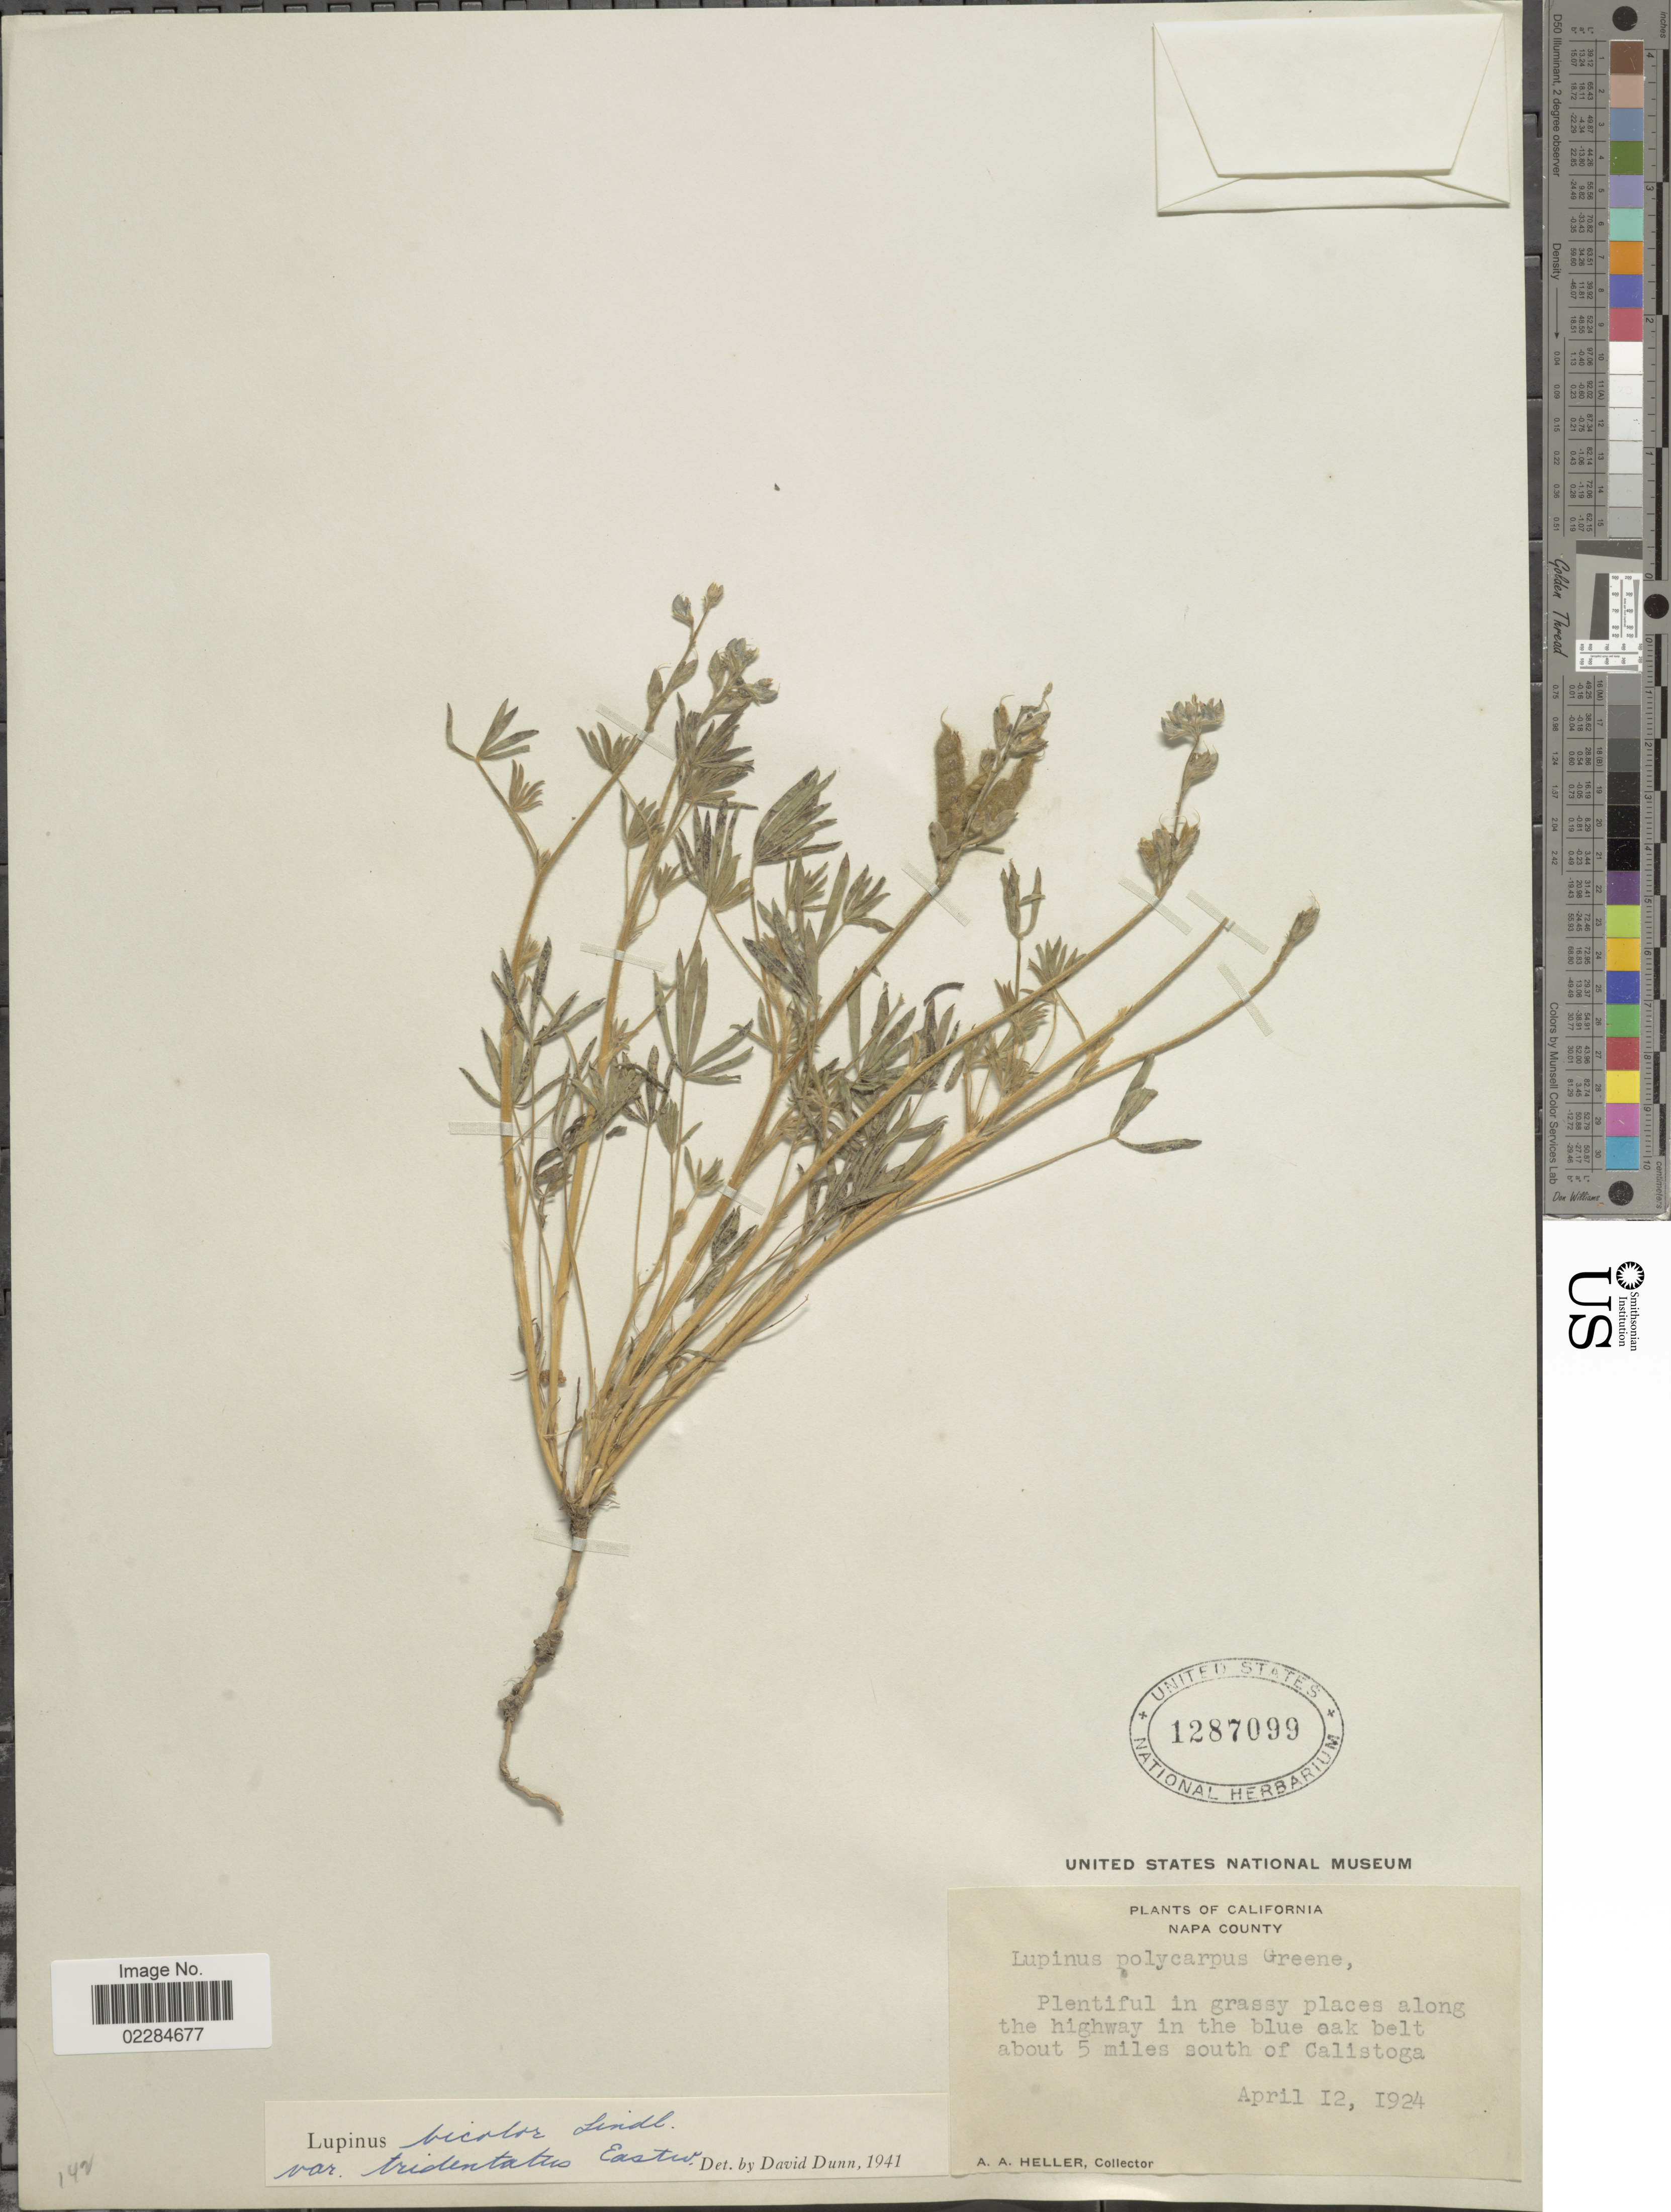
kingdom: Plantae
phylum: Tracheophyta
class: Magnoliopsida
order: Fabales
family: Fabaceae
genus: Lupinus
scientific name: Lupinus bicolor var. tridentatus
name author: Lindl.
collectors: A. A. Heller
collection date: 1924-04-12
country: United States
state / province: California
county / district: Napa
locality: Napa County. About 5 miles south of Calistoga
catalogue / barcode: US 1287099